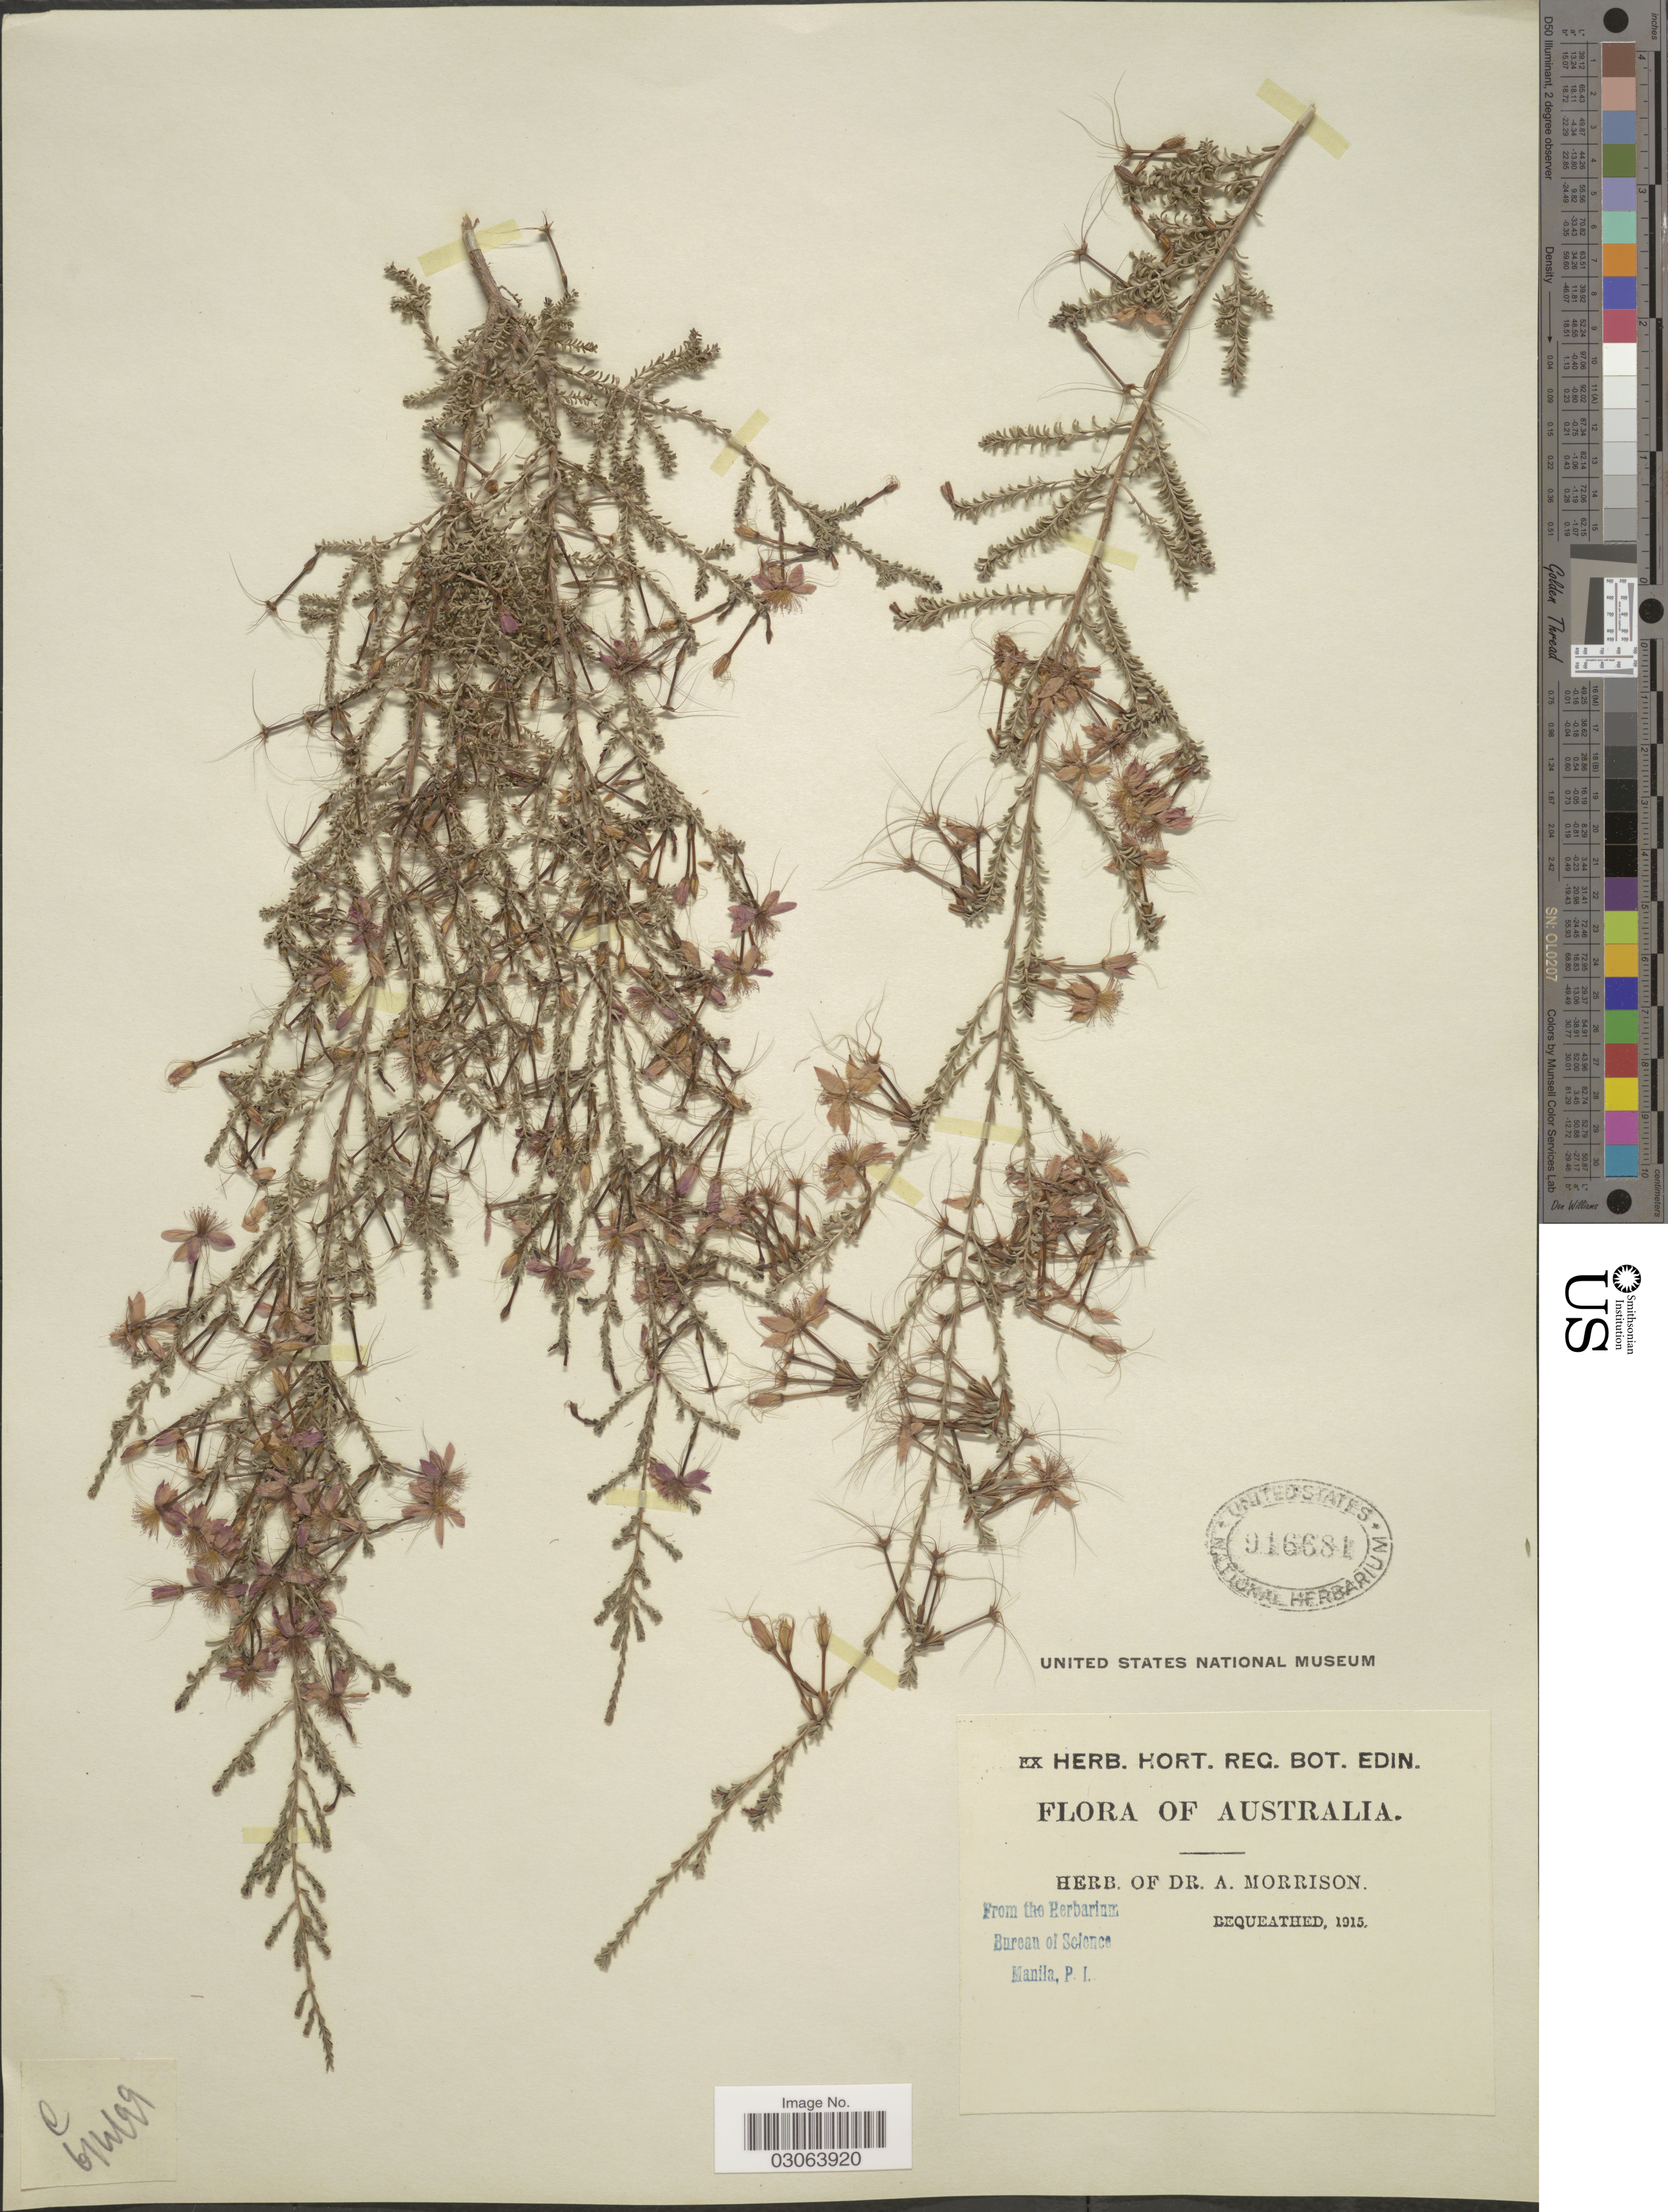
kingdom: Plantae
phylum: Tracheophyta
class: Magnoliopsida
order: Myrtales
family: Myrtaceae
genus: Calytrix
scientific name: Calytrix sp.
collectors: ex herb. Dr. A. Morrison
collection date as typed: Transcribed d/m/y: 6/11/99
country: Australia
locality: C [unsure placement]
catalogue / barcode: US 916681